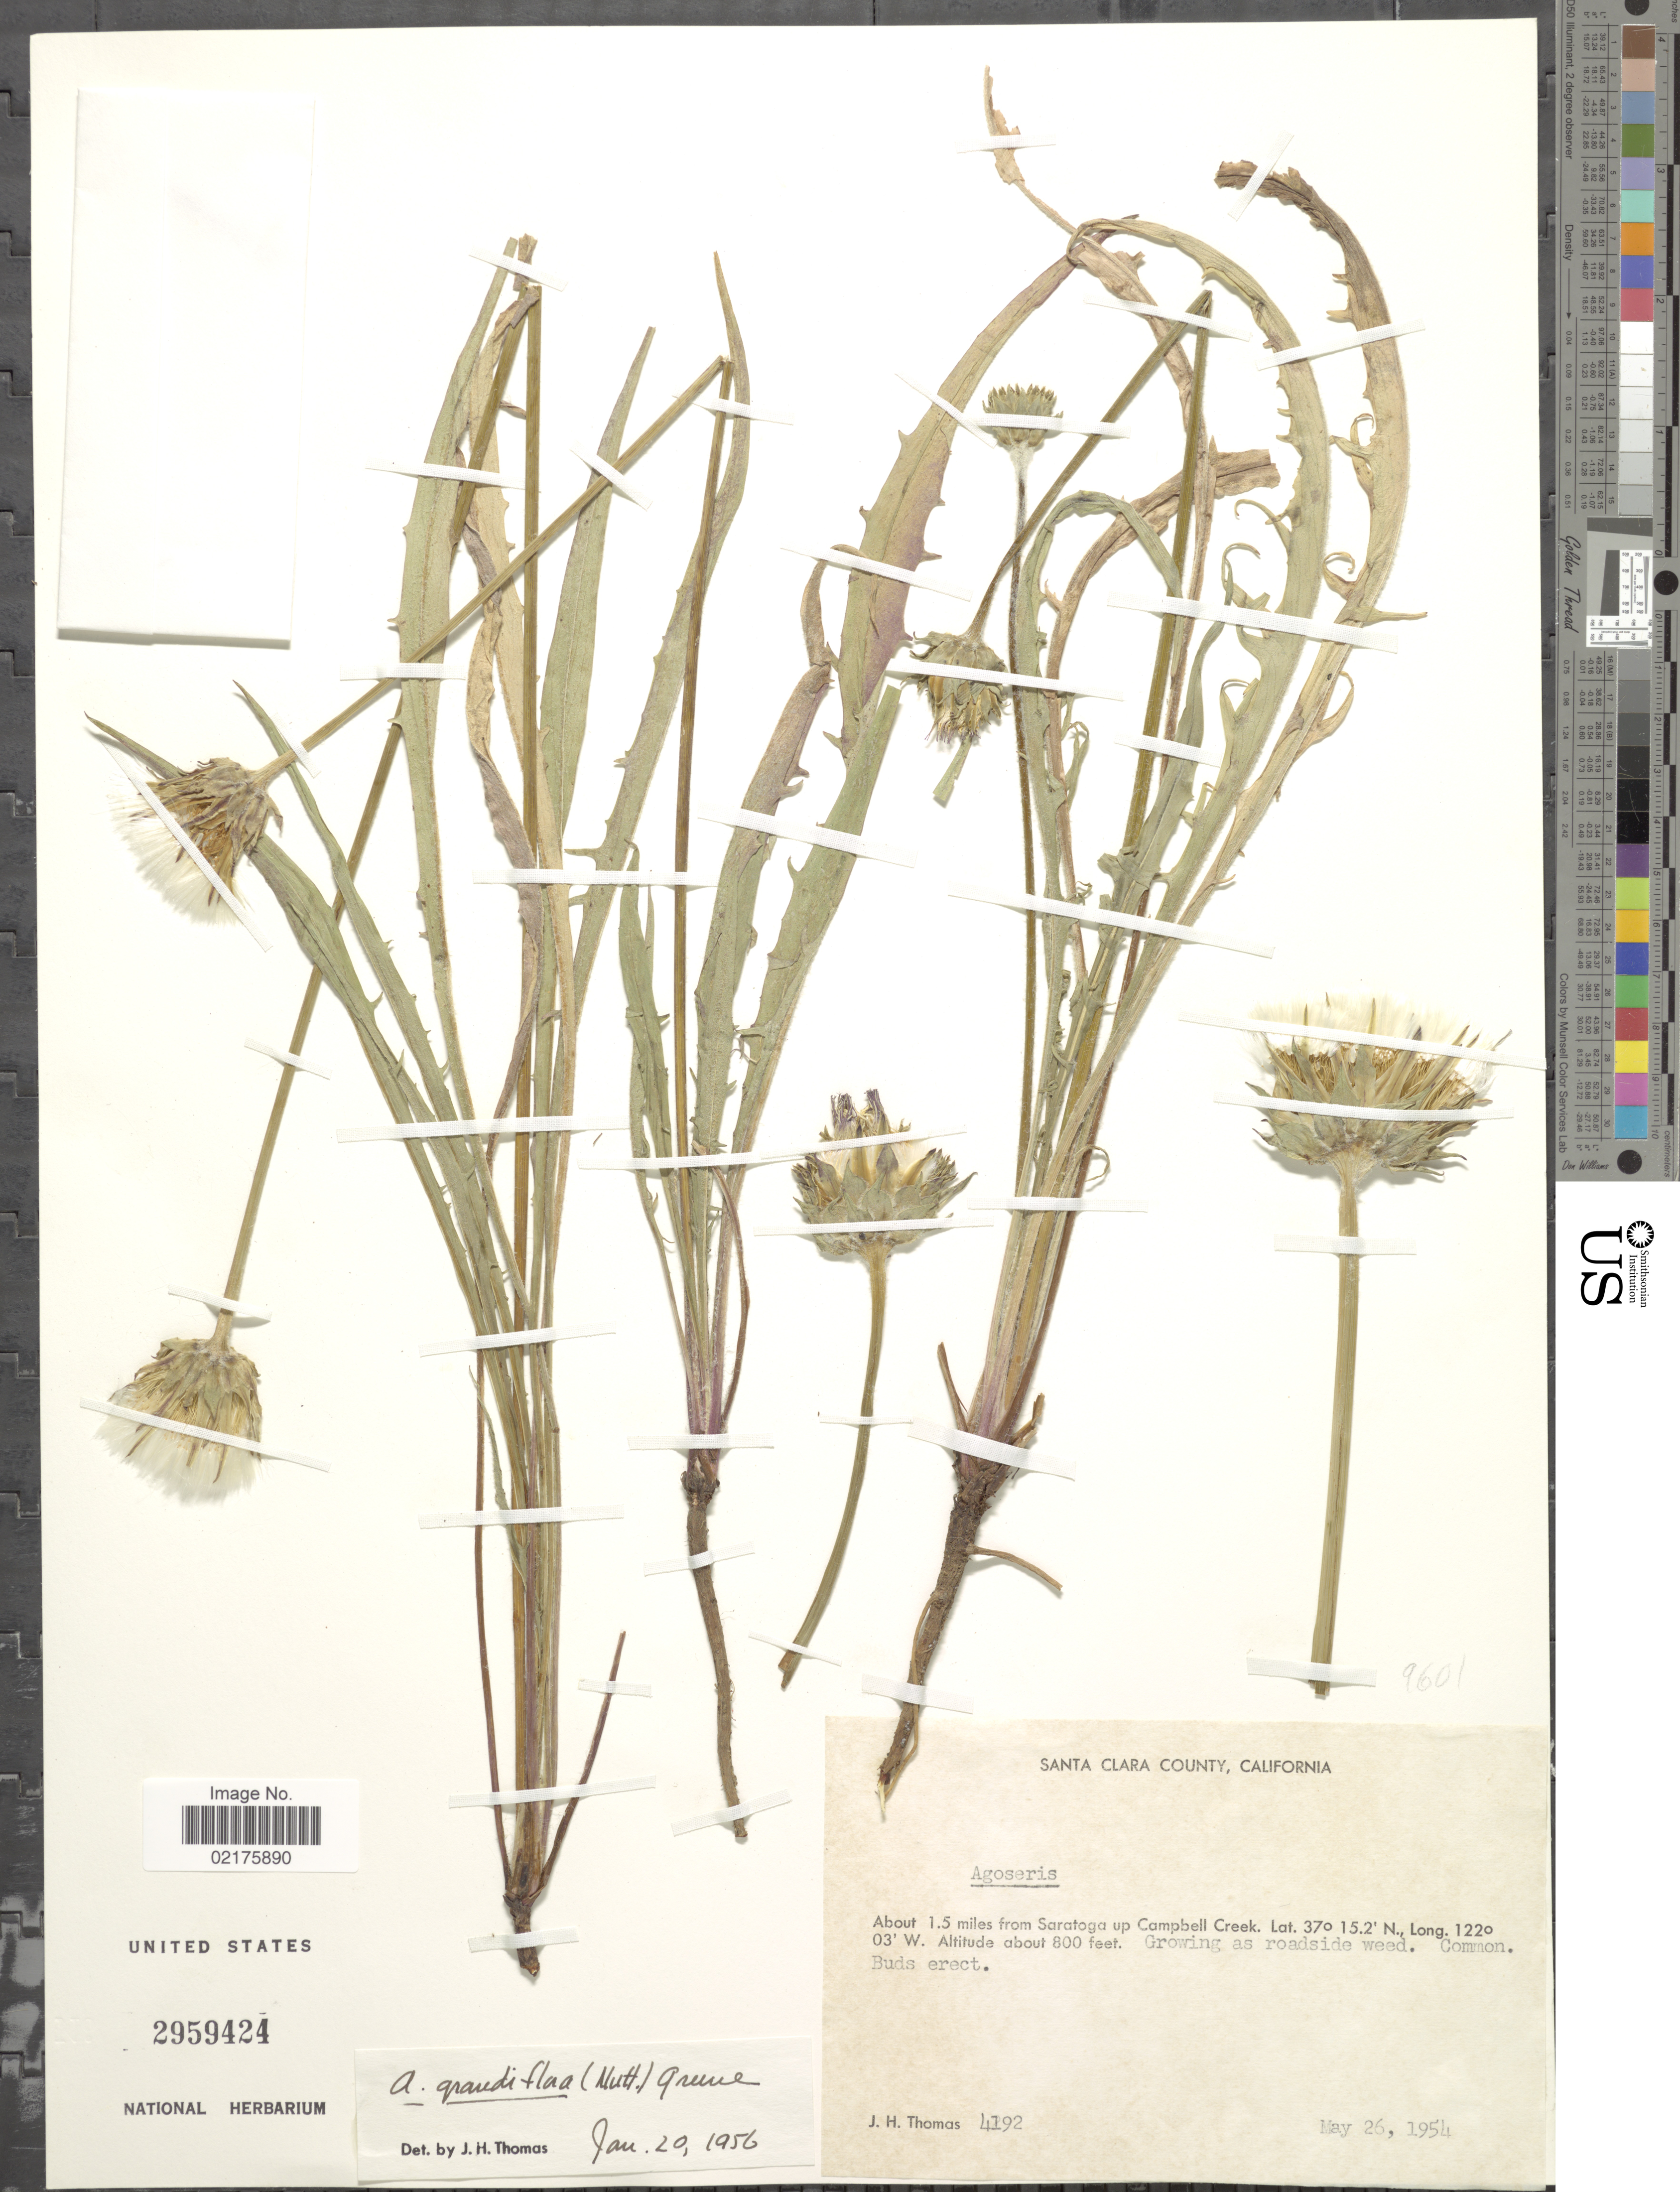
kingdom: Plantae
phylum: Tracheophyta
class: Magnoliopsida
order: Asterales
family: Asteraceae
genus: Agoseris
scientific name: Agoseris grandiflora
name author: (Nutt.) Greene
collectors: J. H. Thomas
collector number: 4192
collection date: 1954-05-26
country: United States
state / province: California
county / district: Santa Clara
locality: Santa Clara County, About 1.5 miles from Saratoga up Campbell Creek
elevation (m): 244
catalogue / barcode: US 2959424